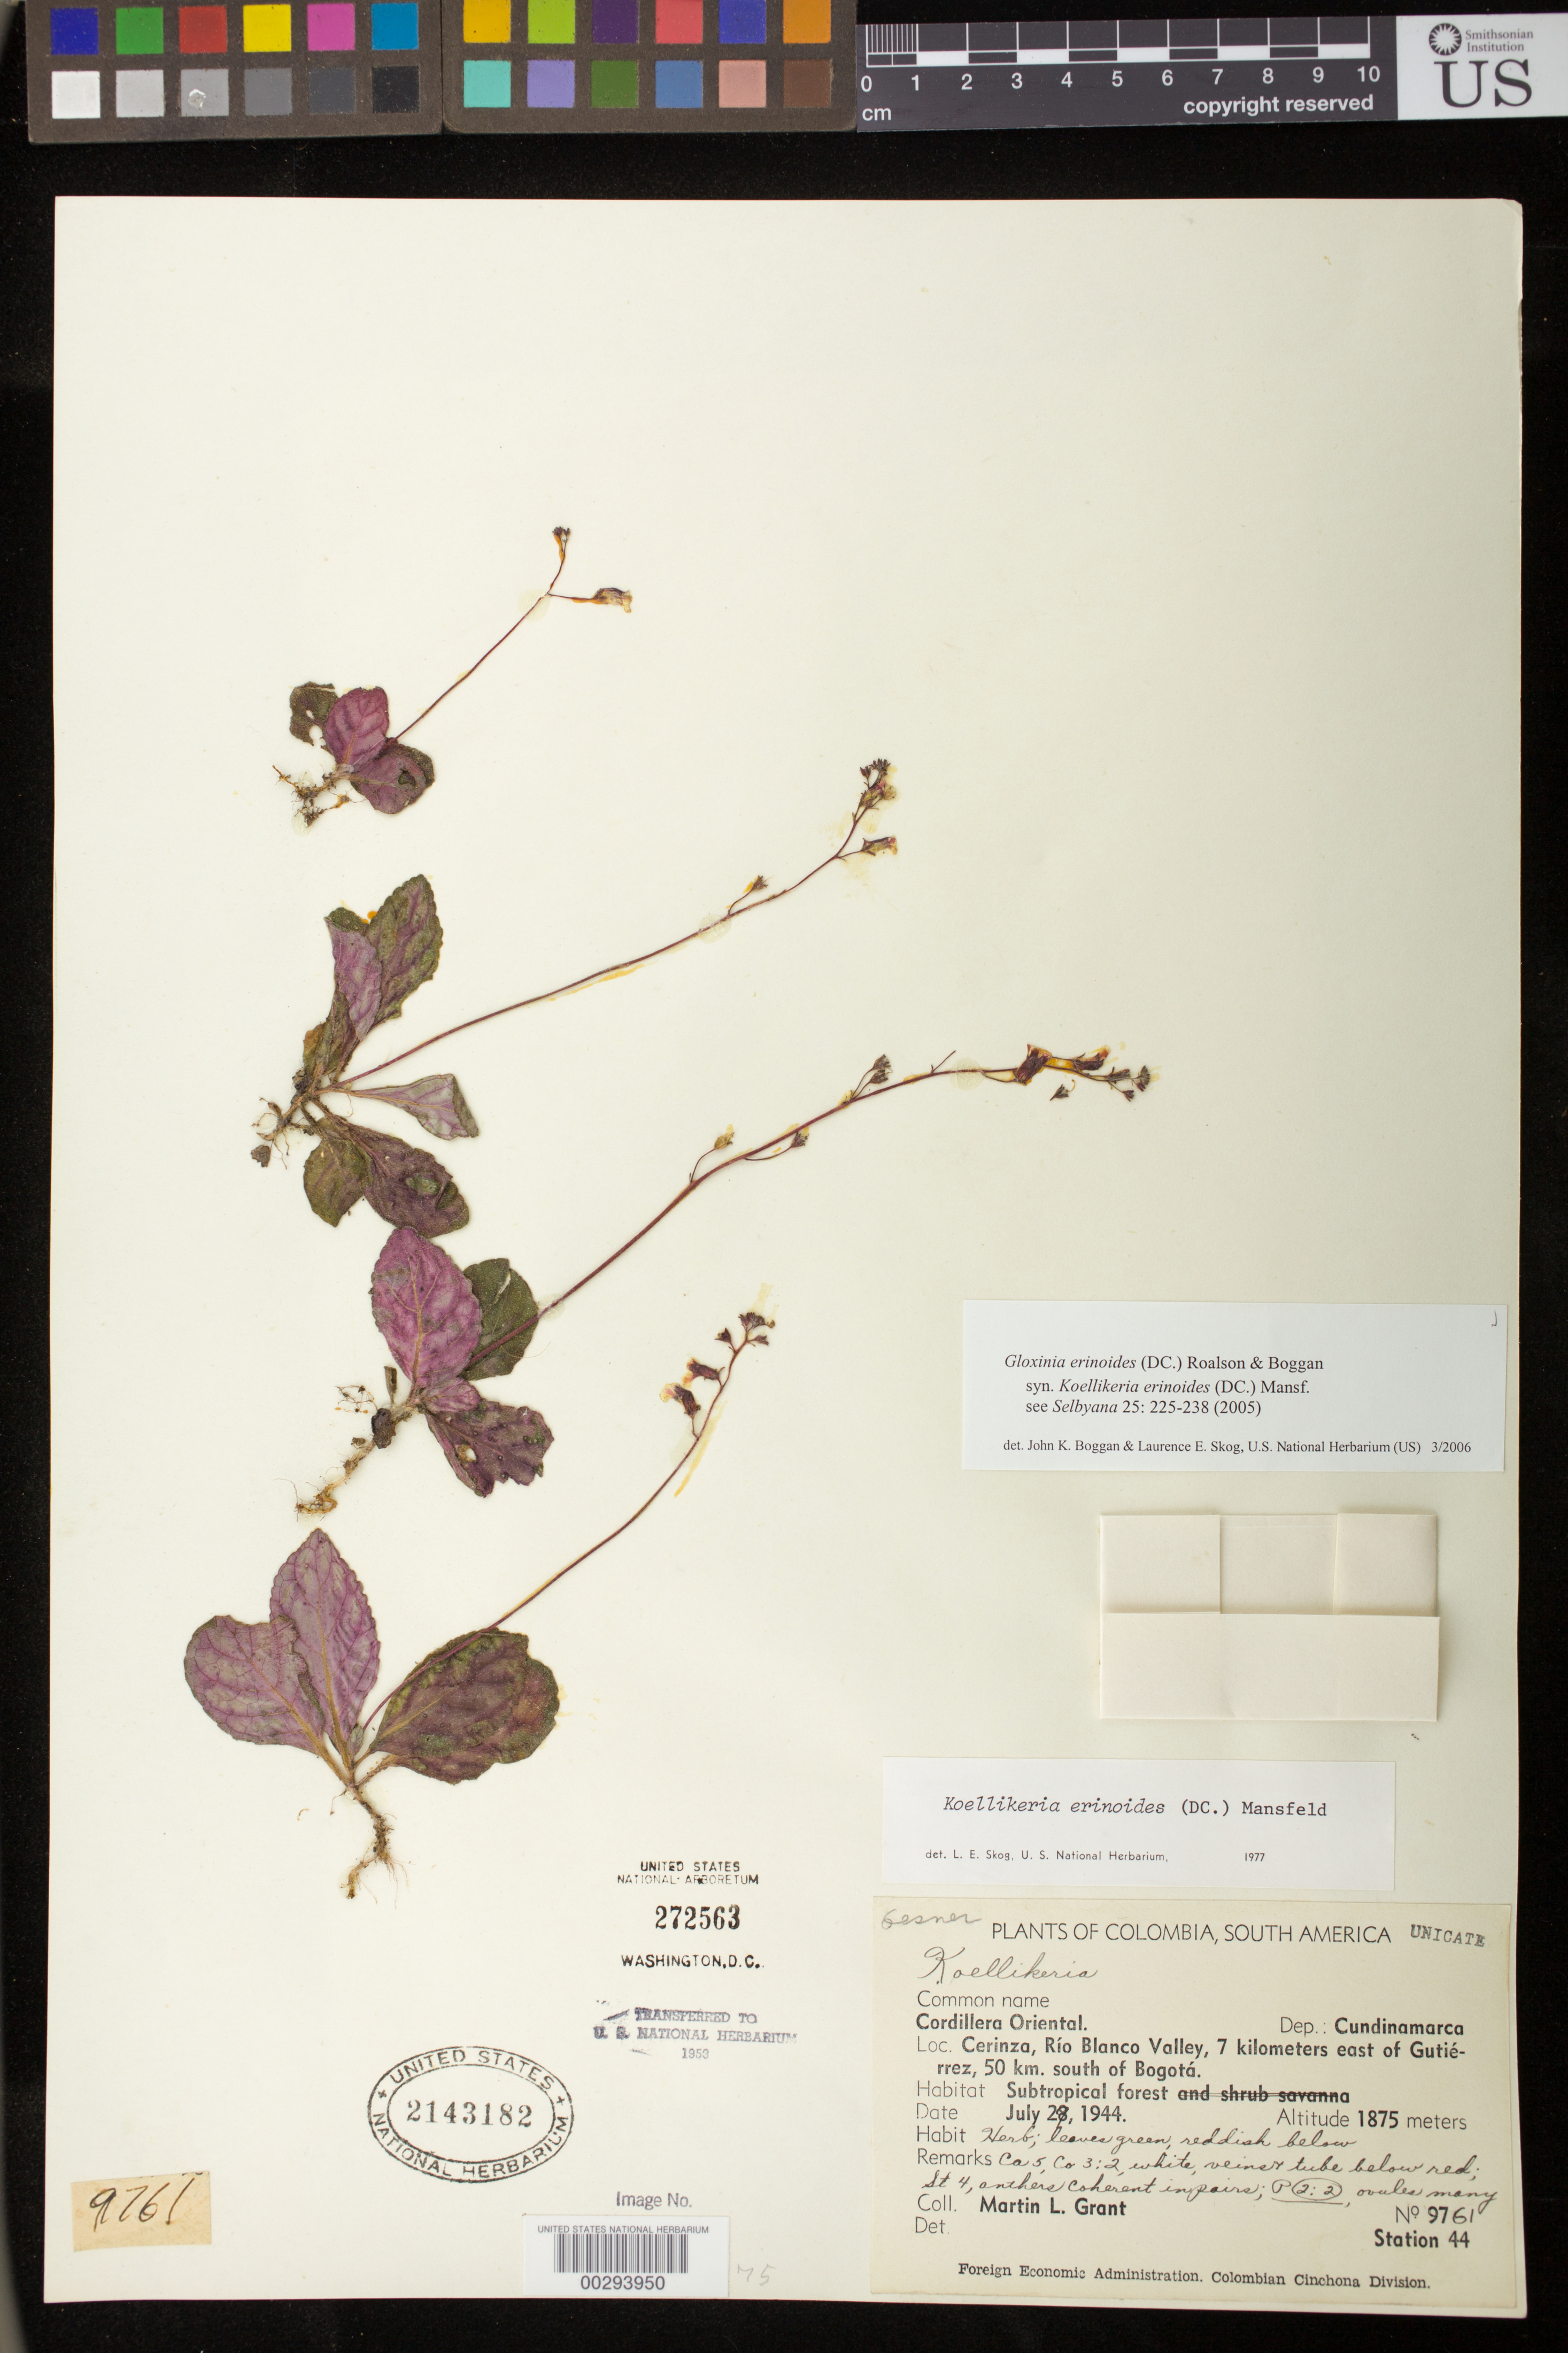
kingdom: Plantae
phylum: Tracheophyta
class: Magnoliopsida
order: Lamiales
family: Gesneriaceae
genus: Gloxinia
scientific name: Gloxinia erinoides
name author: (DC.) Roalson & Boggan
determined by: Boggan, J. K.; Skog, L. E.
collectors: M. L. Grant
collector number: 9761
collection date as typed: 29 Jul 1944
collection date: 1944-07-29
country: Colombia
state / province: Cundinamarca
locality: Cordillera Oriental, Cerinza, Rio Blanco valley, 7 km E of Gutierrez, 50 km S of Bogota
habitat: Subtropical forest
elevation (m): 1875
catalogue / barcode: US 2143182